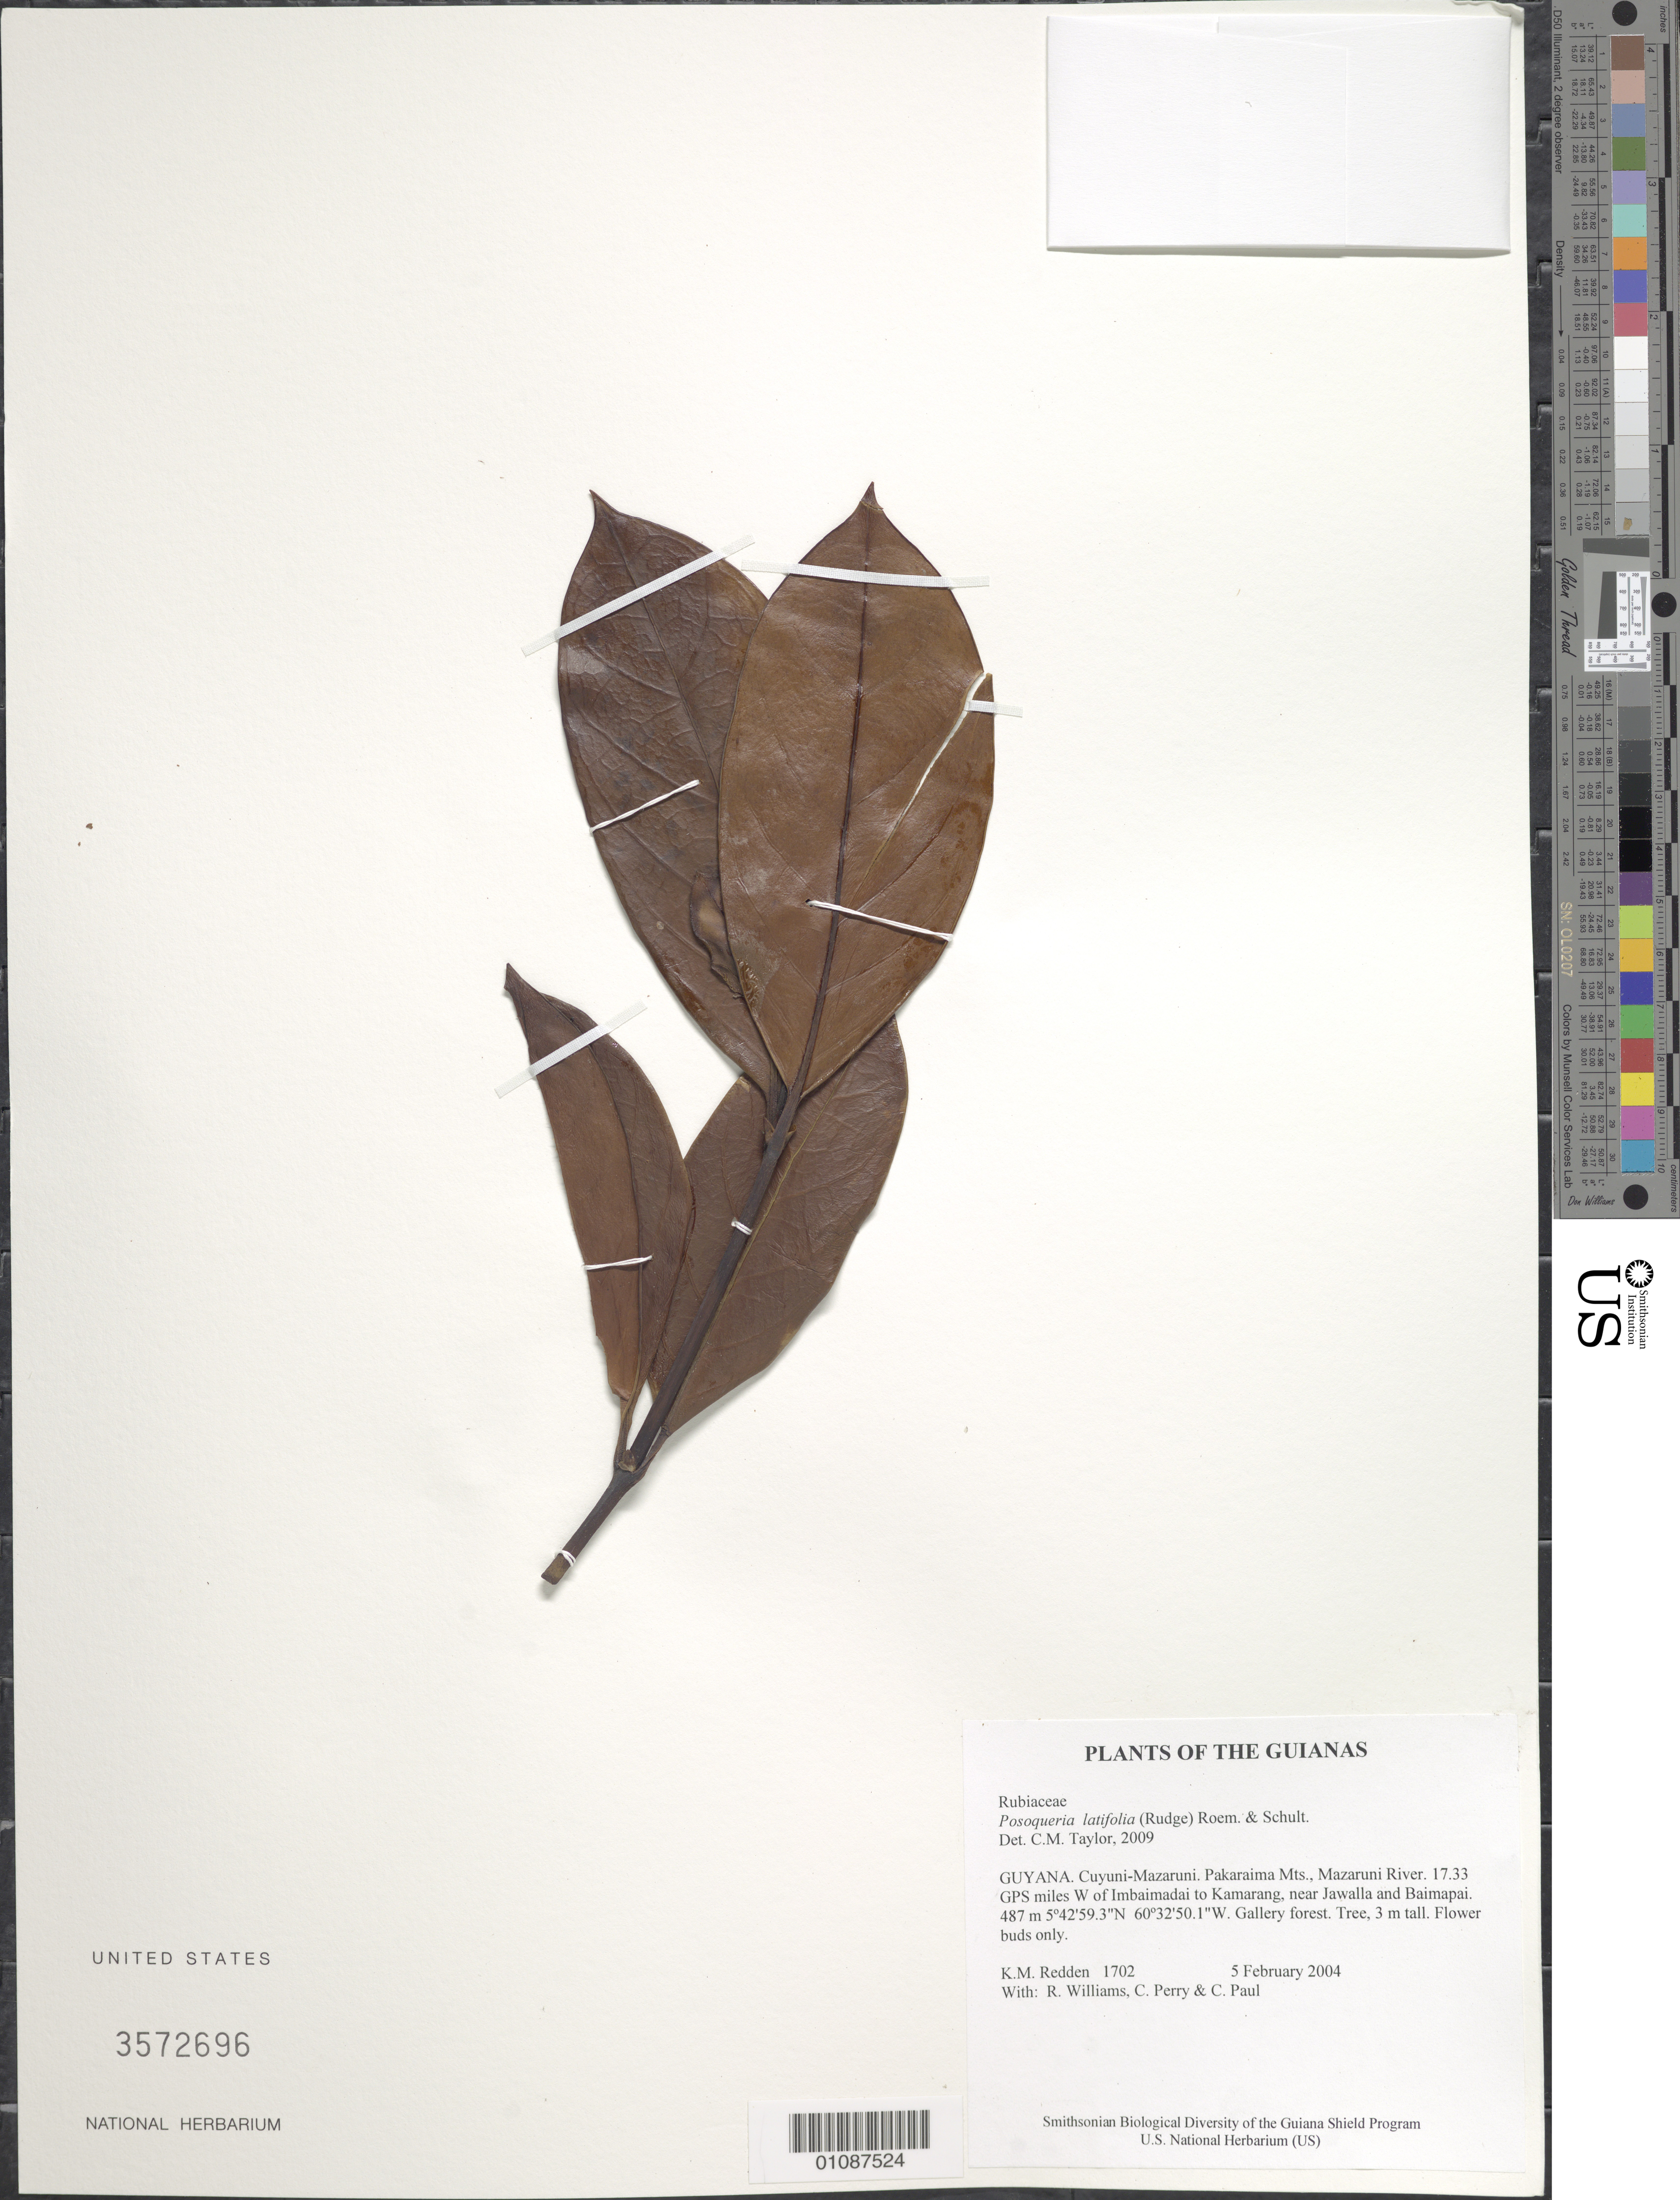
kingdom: Plantae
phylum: Tracheophyta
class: Magnoliopsida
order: Gentianales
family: Rubiaceae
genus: Posoqueria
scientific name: Posoqueria latifolia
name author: (Rudge) Roem. & Schult.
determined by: Taylor, Charlotte M.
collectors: K. M. Redden, R. Williams, C. Perry & C. Paul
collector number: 1702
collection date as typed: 5 February 2004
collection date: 2004-02-05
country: Guyana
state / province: Cuyuni-Mazaruni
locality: Pakaraima Mts., Mazaruni River. 17.33 GPS miles W of Imbaimadai to Kamarang, near Jawalla and Baimapai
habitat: Gallery forest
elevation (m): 487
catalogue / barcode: US 3572696